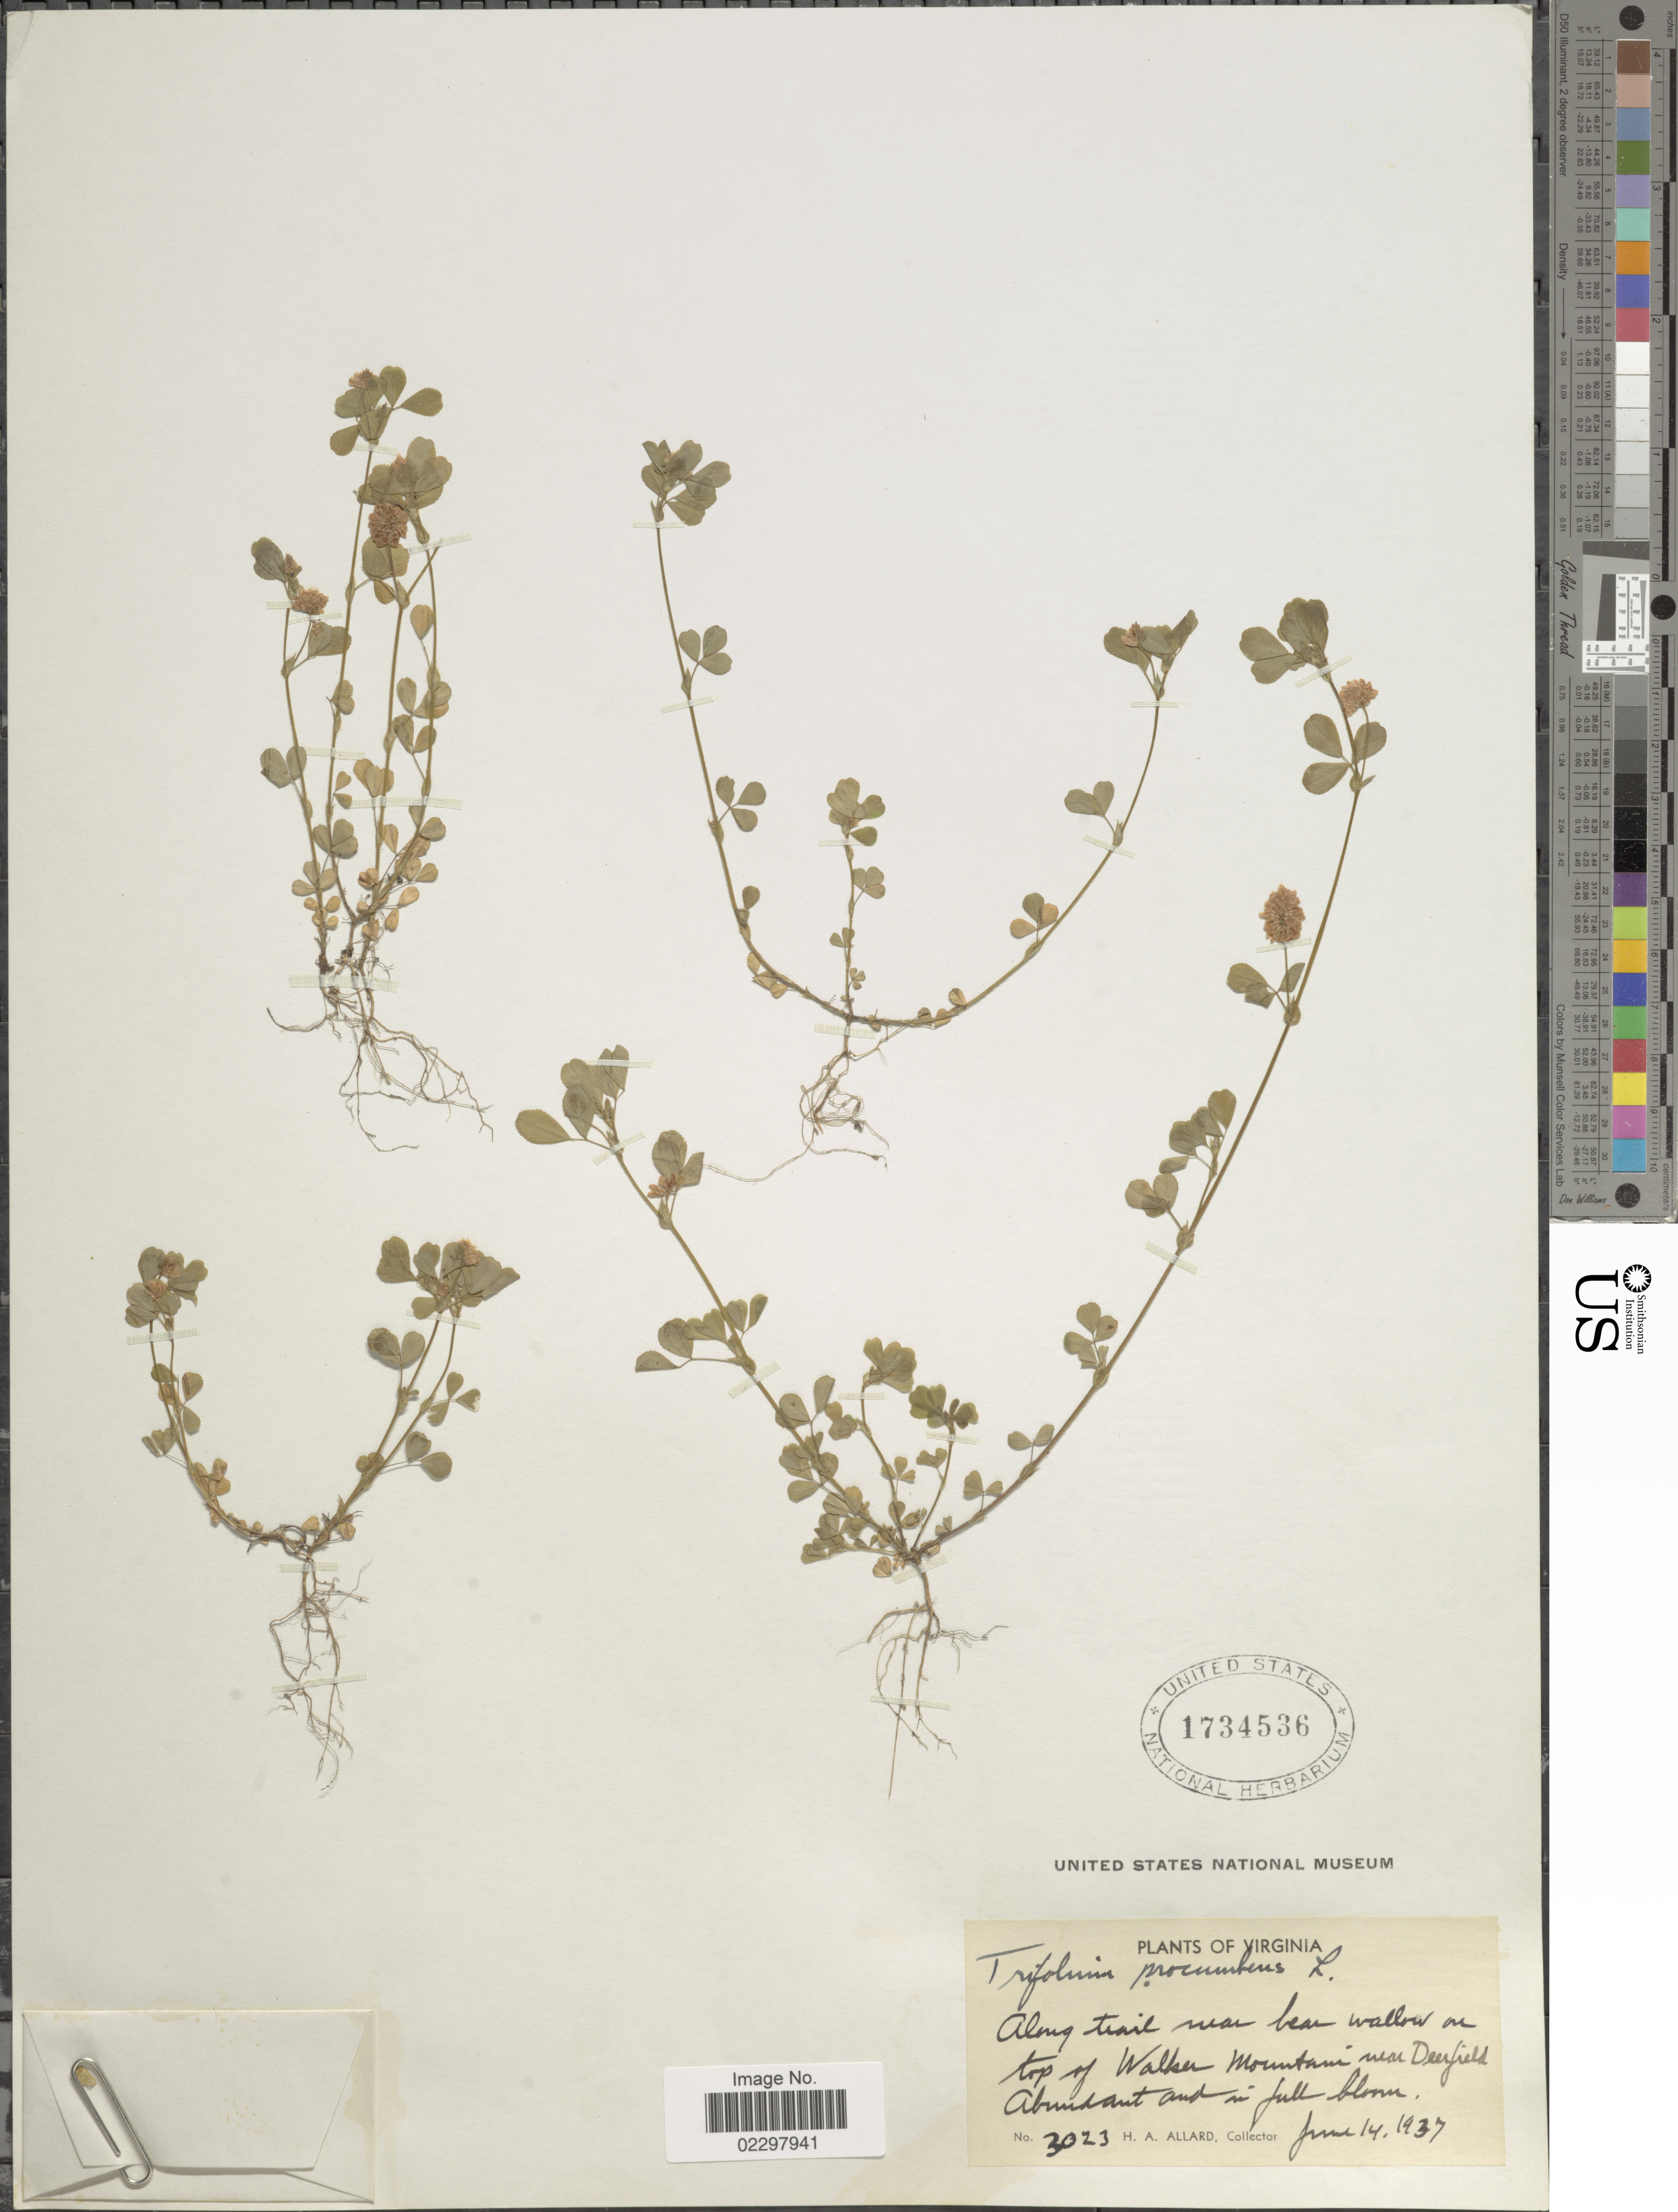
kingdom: Plantae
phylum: Tracheophyta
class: Magnoliopsida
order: Fabales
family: Fabaceae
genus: Trifolium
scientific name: Trifolium procumbens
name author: L.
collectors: H. A. Allard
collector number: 3023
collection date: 1937-06-14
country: United States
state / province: Virginia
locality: Along trail near bear wallow on top of Walker Mountain near Deerfield, abundant and in full bloom.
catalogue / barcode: US 1734536